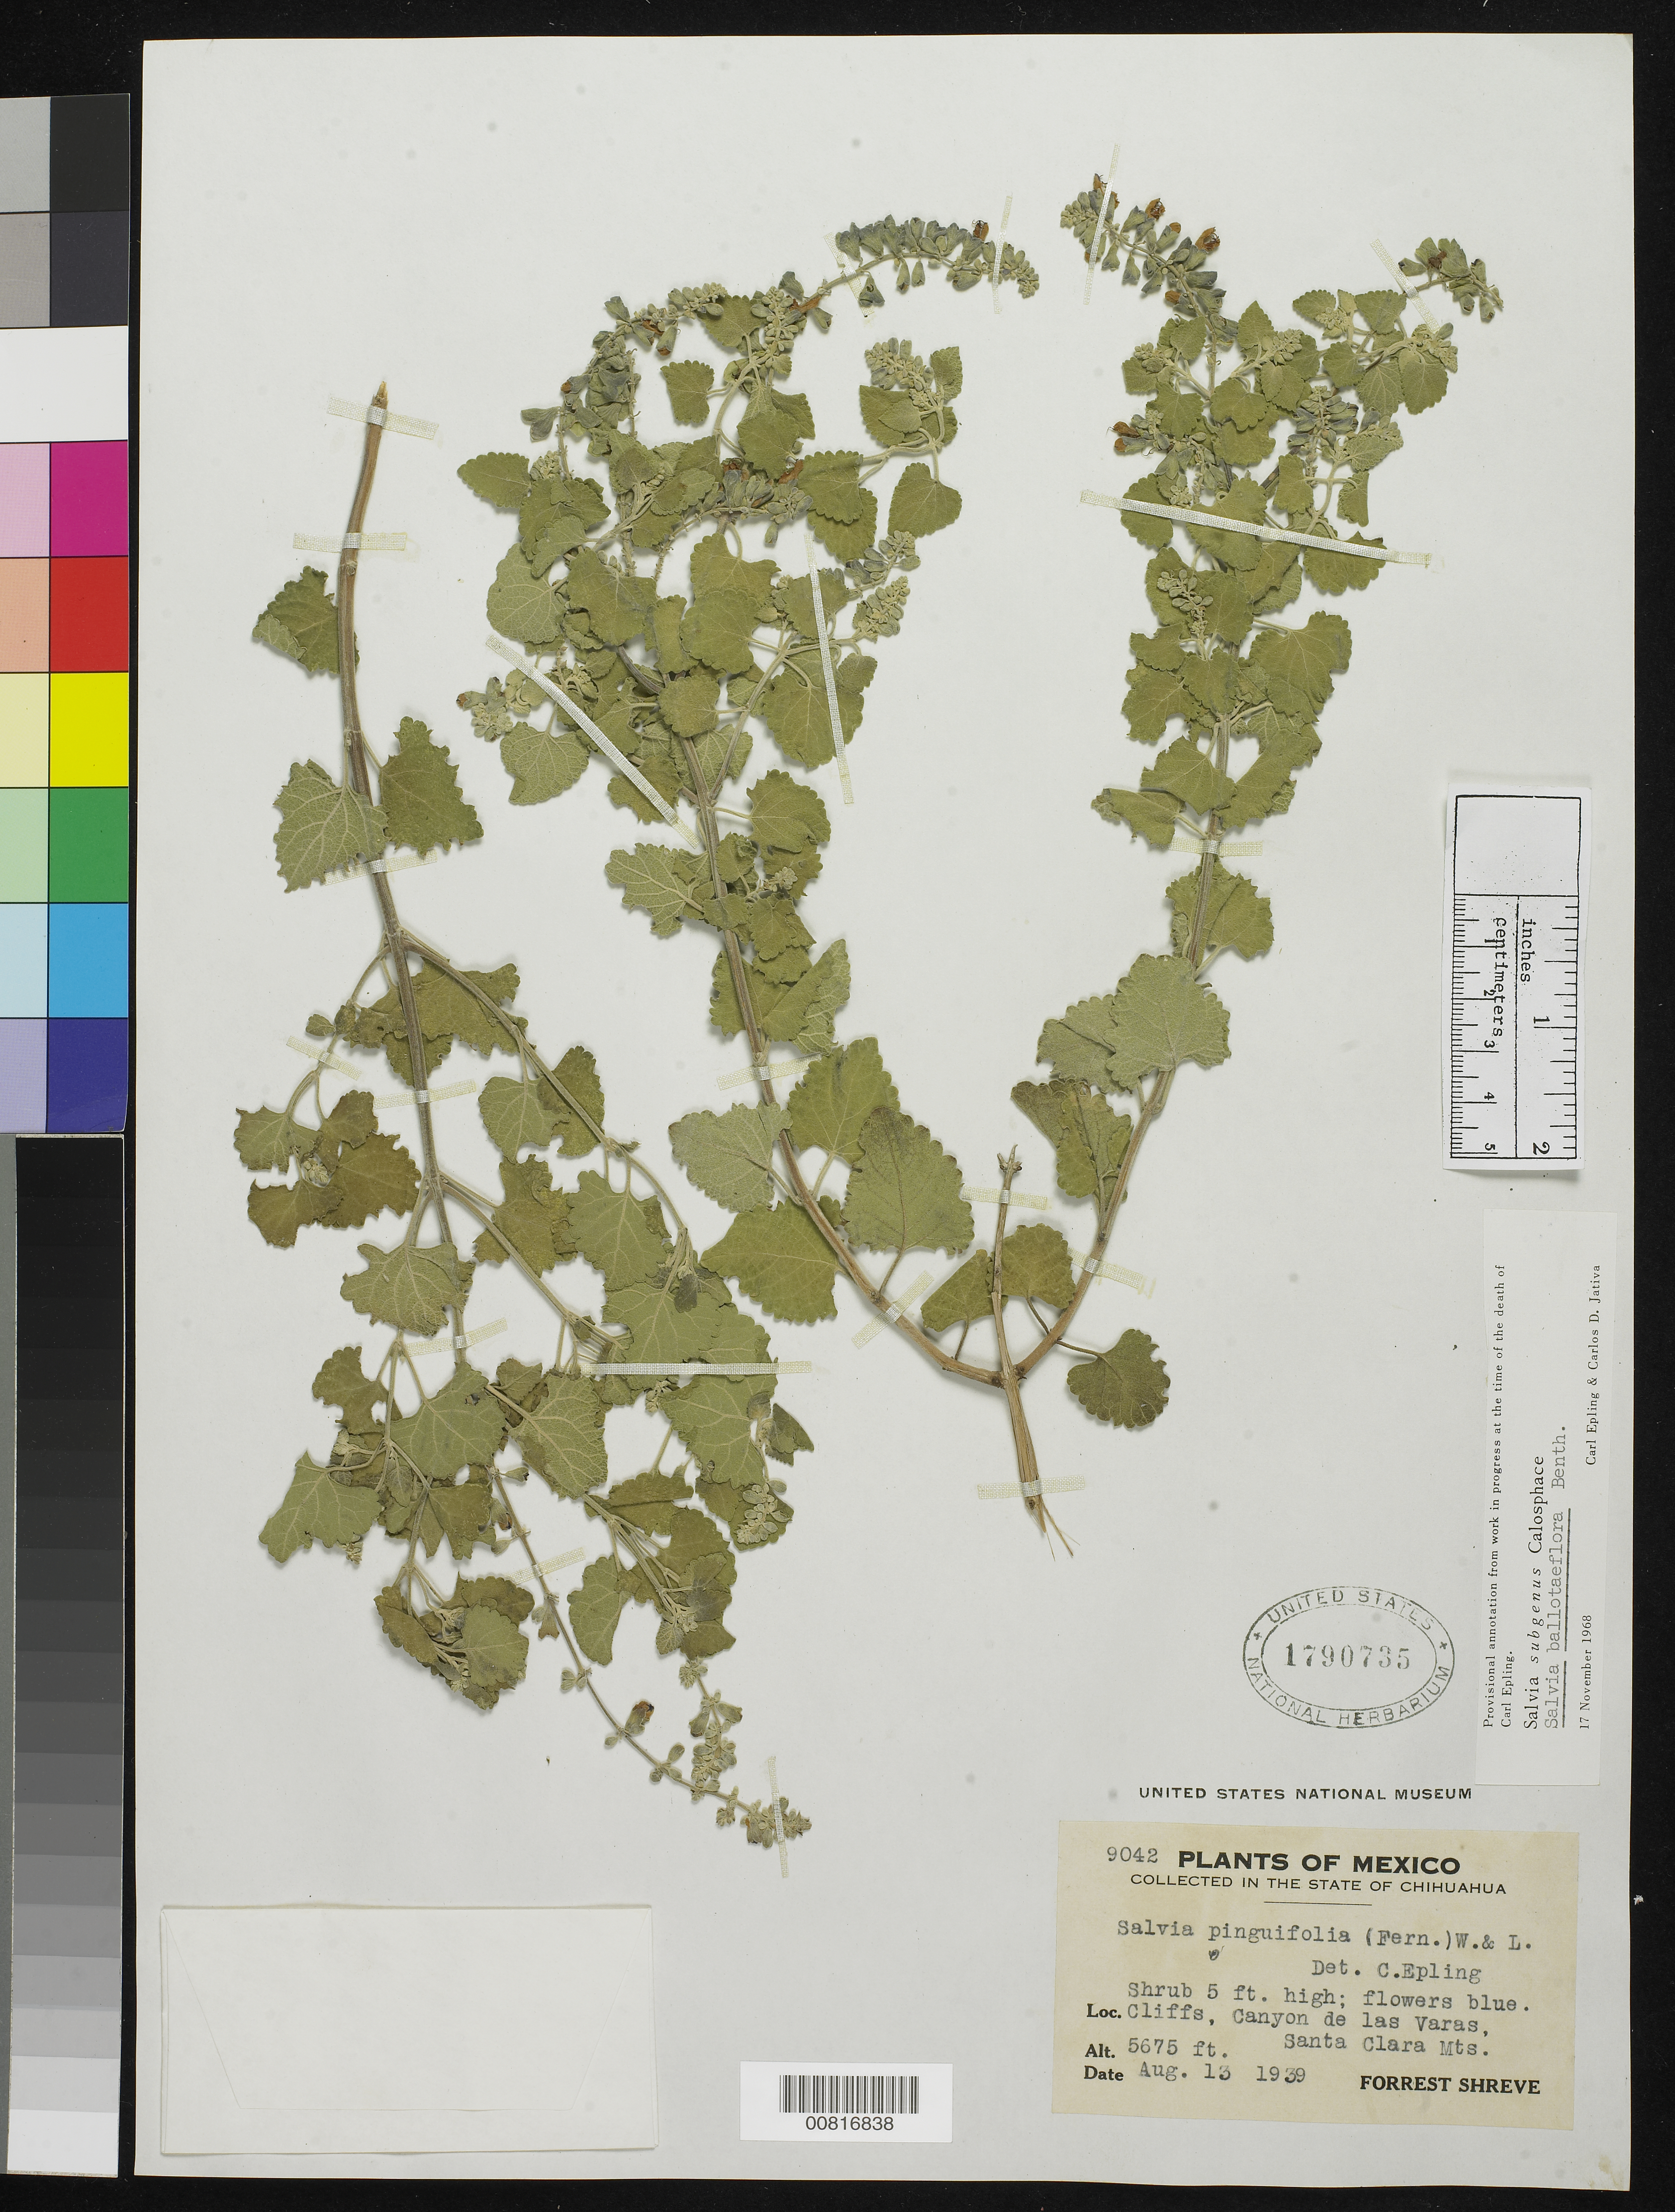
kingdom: Plantae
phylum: Tracheophyta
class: Magnoliopsida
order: Lamiales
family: Lamiaceae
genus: Salvia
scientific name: Salvia ballotiflora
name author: Benth.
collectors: F. Shreve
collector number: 9042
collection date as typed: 13 Aug 1939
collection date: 1939-08-13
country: Mexico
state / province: Chihuahua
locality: Cliffs, Canyon de las Varas, Santa Clara Mts., Chihuahua.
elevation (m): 1730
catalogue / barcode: US 1790735